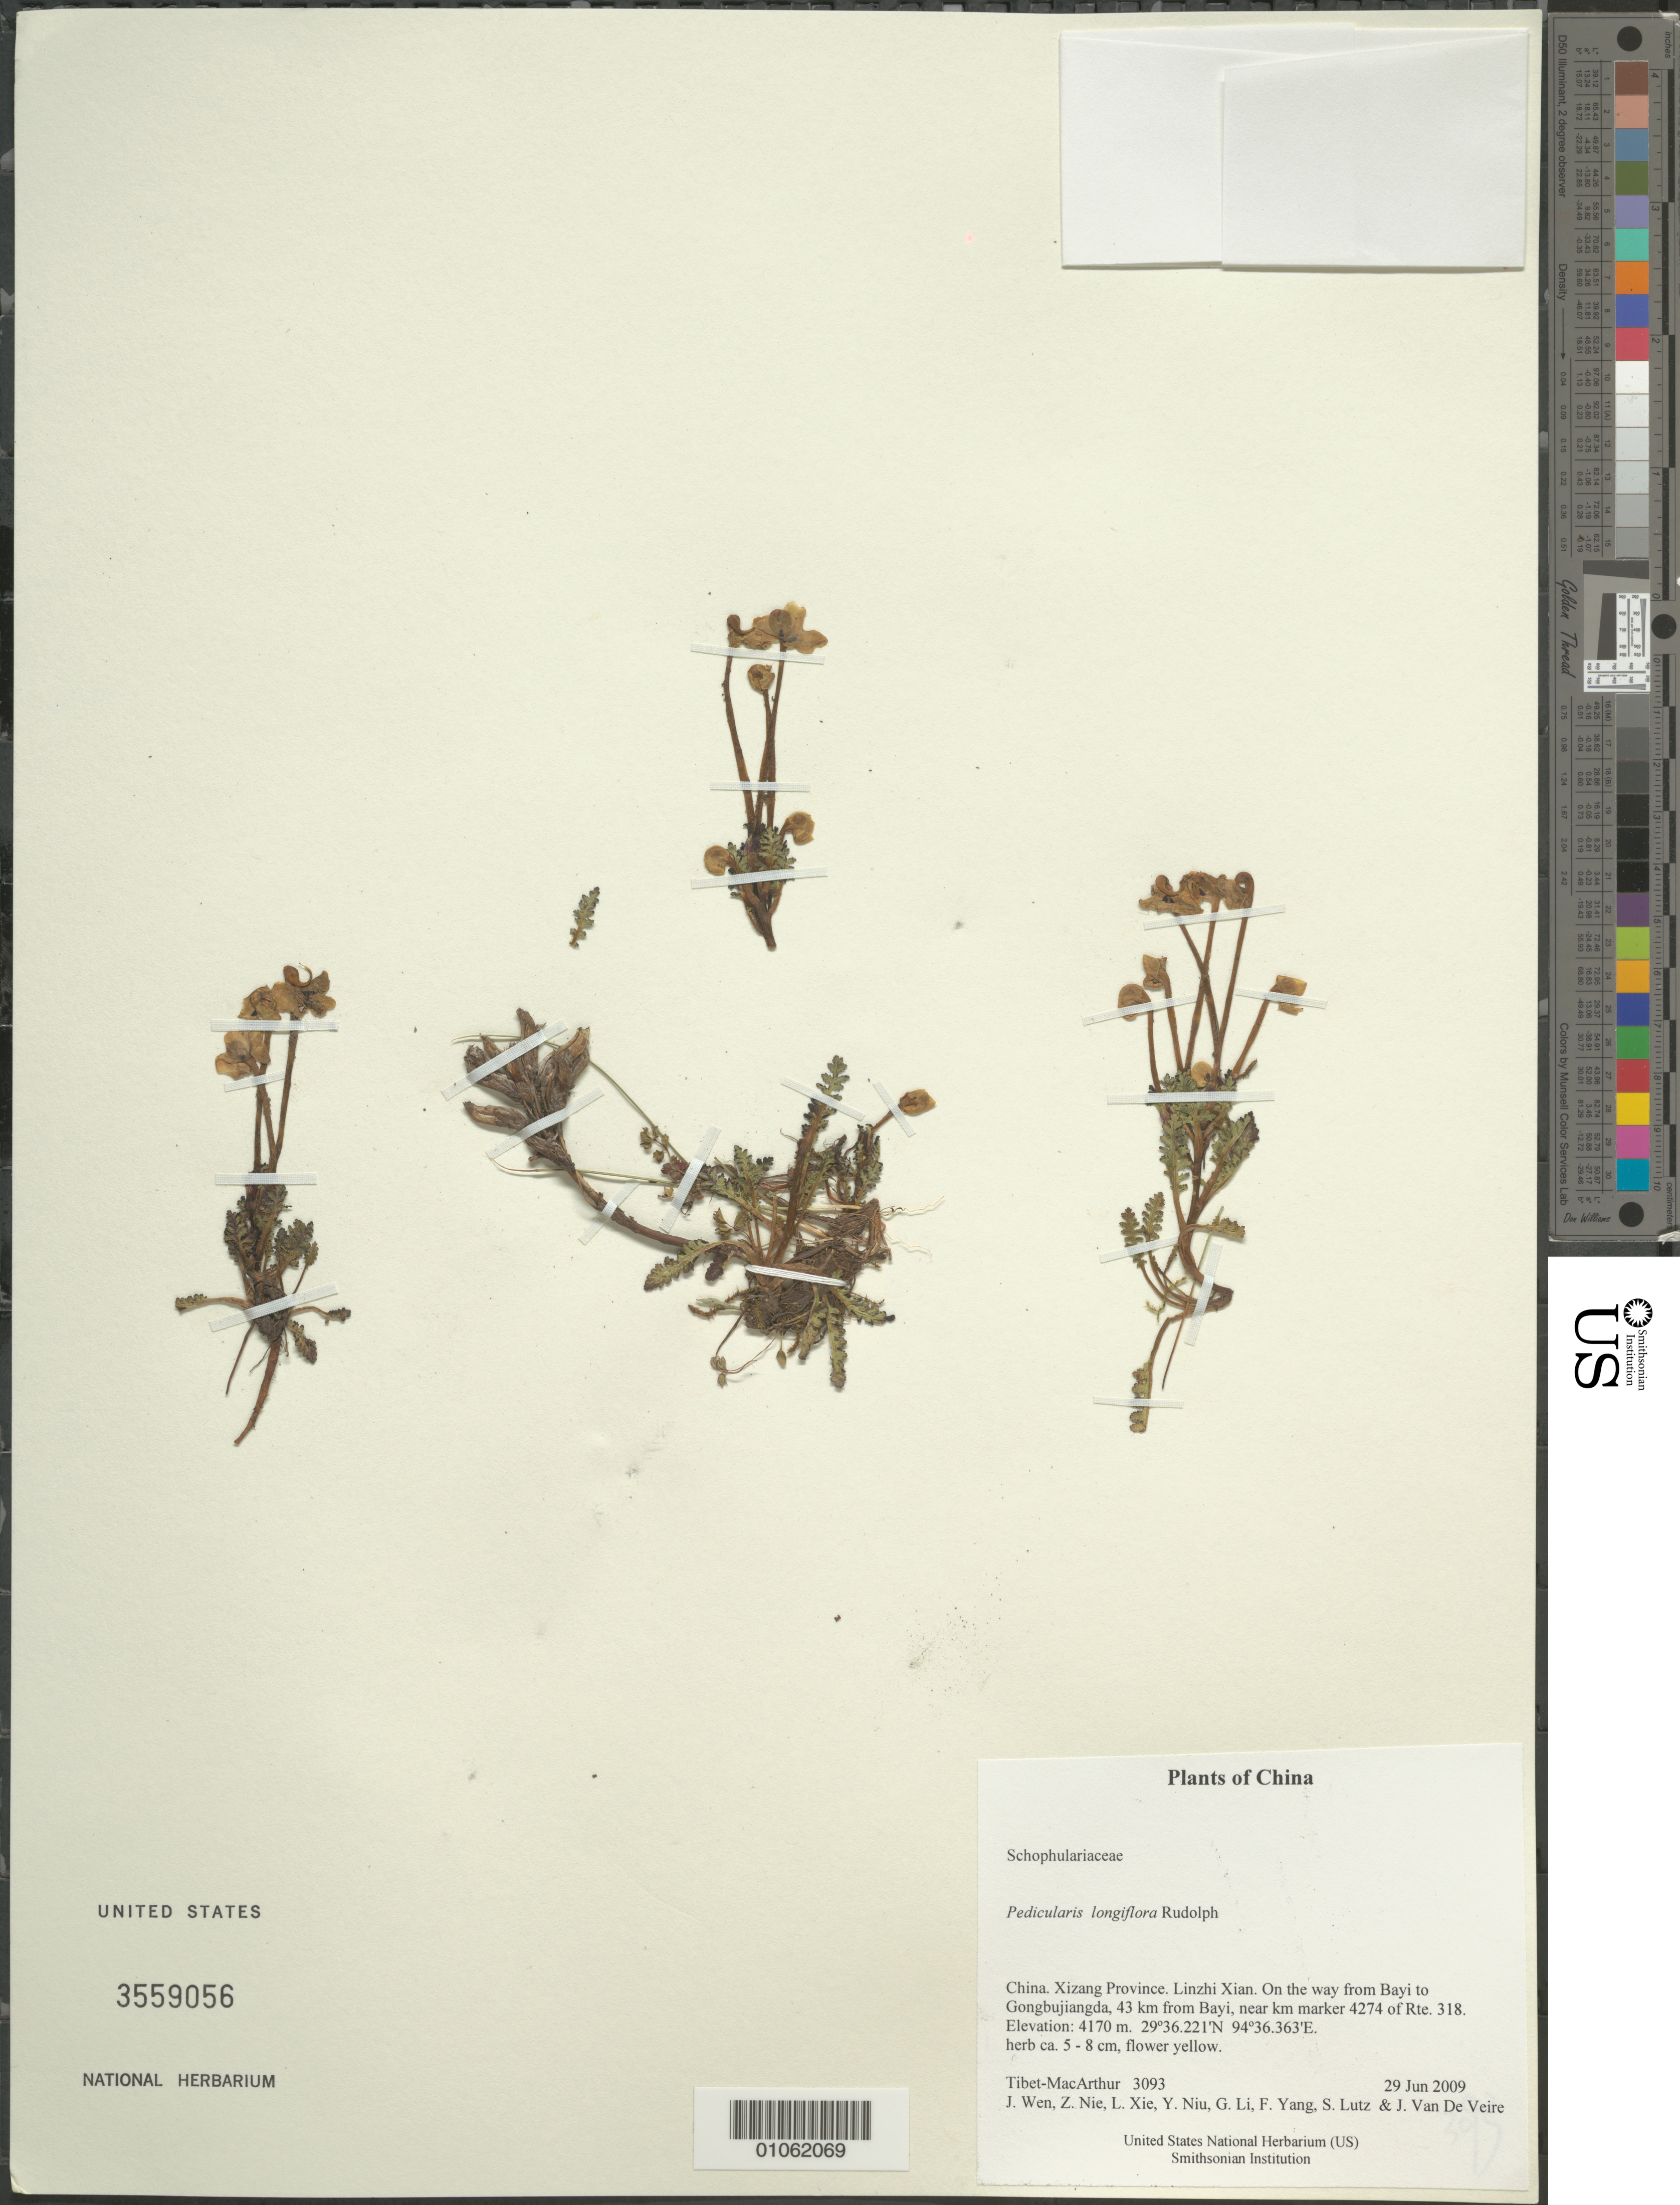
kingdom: Plantae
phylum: Tracheophyta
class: Magnoliopsida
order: Lamiales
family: Orobanchaceae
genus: Pedicularis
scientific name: Pedicularis longiflora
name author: Rudolph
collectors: Tibet-MacArthur, J. Wen, Z. Nie, L. Xie, Y. Niu, G. Li, F. Yang, S. Lutz & J. Van De Veire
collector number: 3093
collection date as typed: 29 Jun 2009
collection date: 2009-06-29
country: China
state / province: Xizang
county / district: Linzhi Xian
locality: On the way from Bayi to Gongbujiangda, 43 km from Bayi, near km marker 4274 of Rte. 318.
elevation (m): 4170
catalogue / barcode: US 3559056